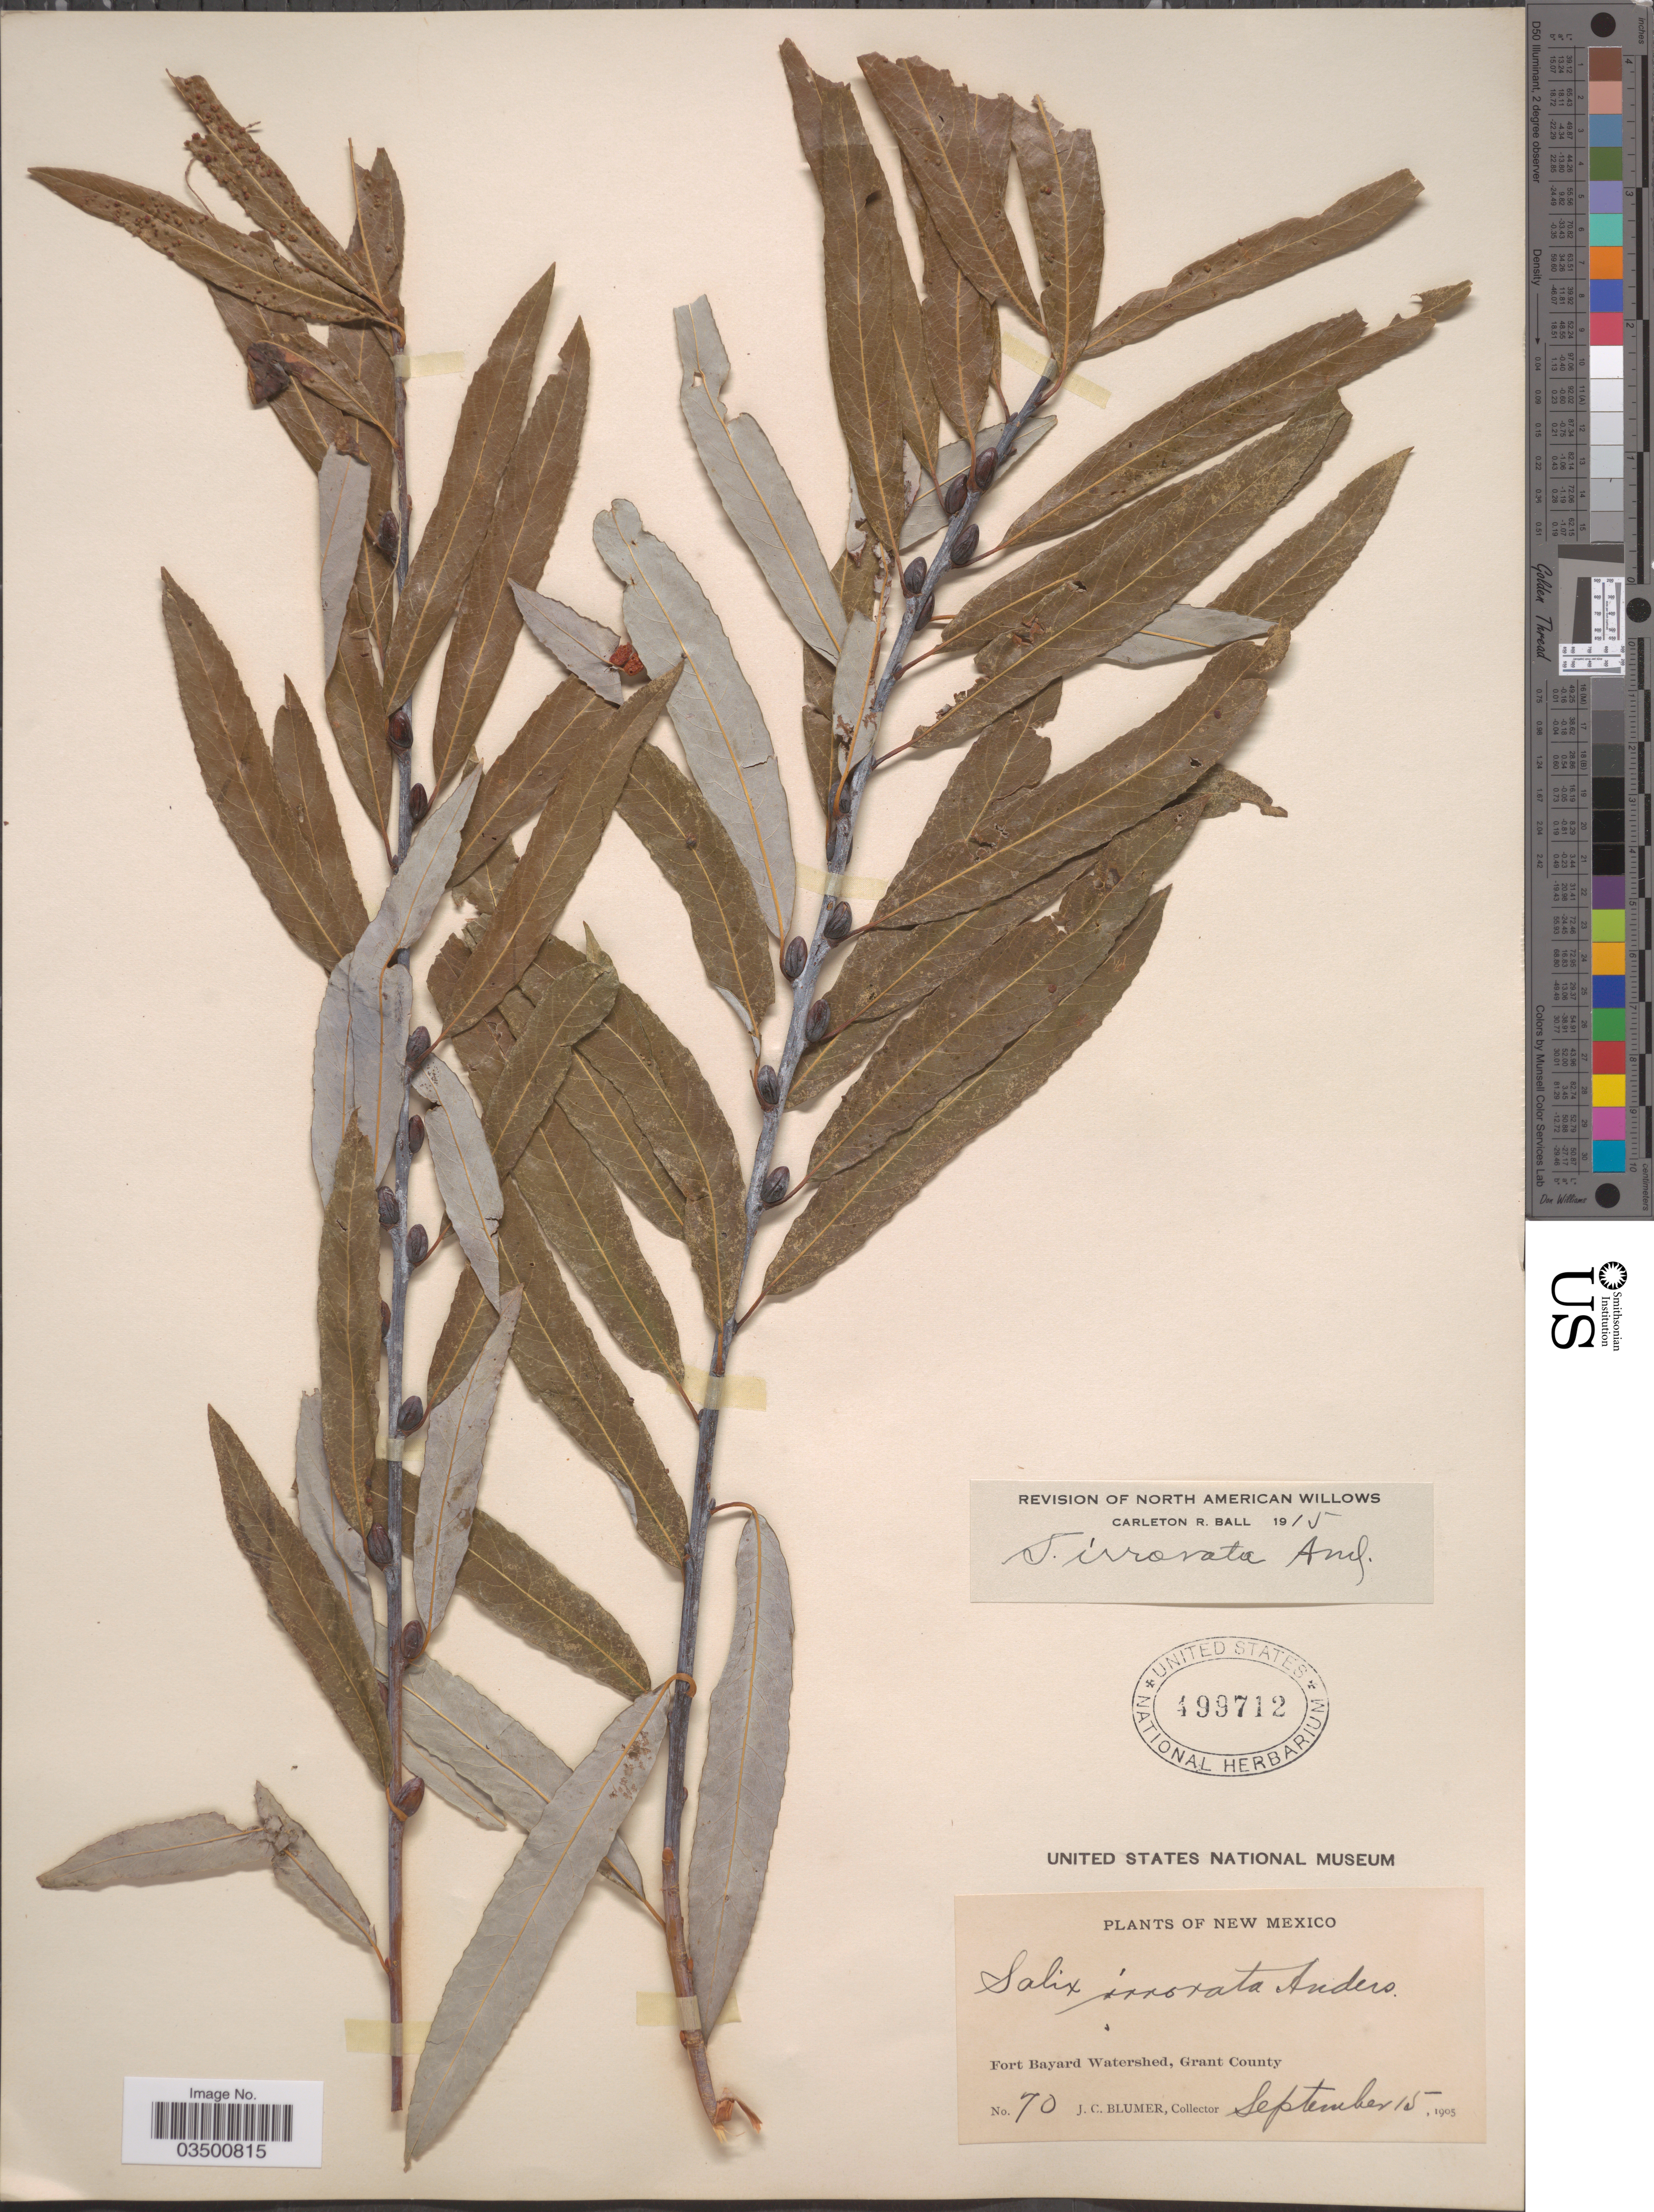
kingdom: Plantae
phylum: Tracheophyta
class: Magnoliopsida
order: Malpighiales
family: Salicaceae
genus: Salix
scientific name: Salix irrorata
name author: Andersson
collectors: J. C. Blumer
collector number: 70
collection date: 1905-09-15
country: United States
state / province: New Mexico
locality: Fort Bayard Watershed, Grant County.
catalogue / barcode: US 499712